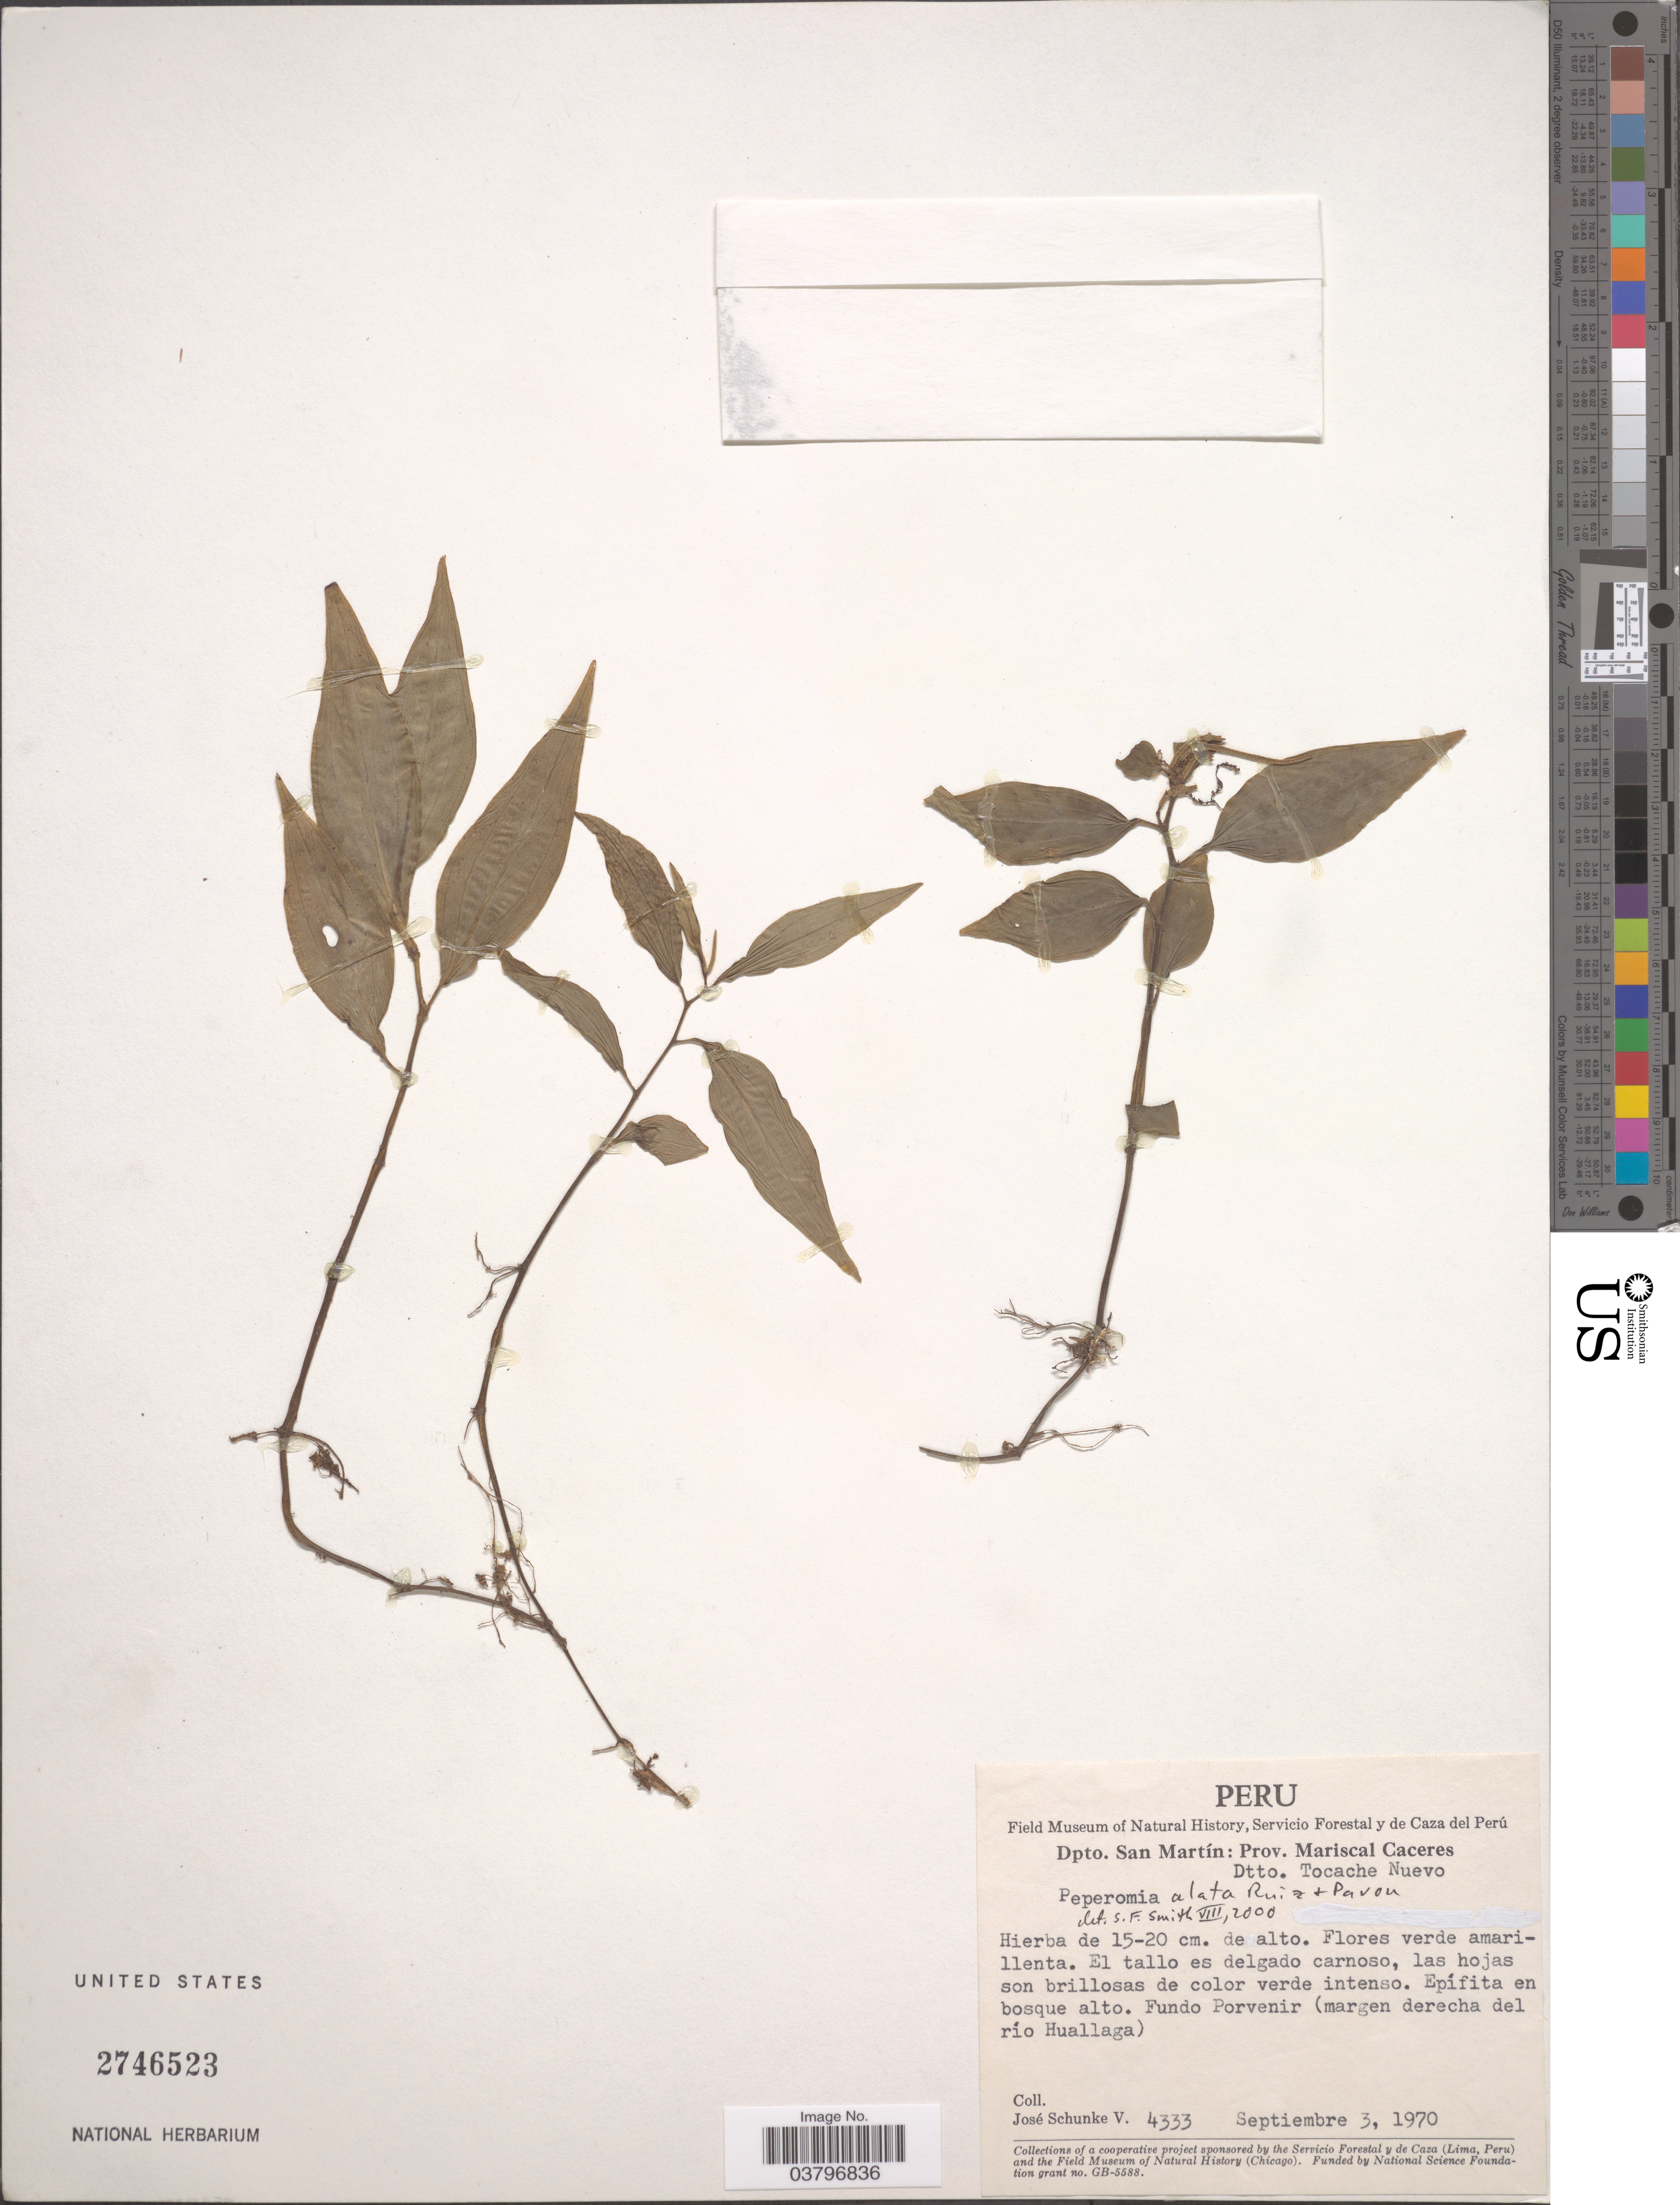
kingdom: Plantae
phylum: Tracheophyta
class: Magnoliopsida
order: Piperales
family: Piperaceae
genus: Peperomia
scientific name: Peperomia alata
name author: Ruiz & Pav.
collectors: J. Schunke Vigo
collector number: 4333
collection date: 1970-09-03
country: Peru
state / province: San Martín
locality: Dpto. San Martín: Prov. Mariscal Caceres. Dtto. Tocache Nuevo. Fundo Porvenir (margen derecha del río Huallaga).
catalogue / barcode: US 2746523